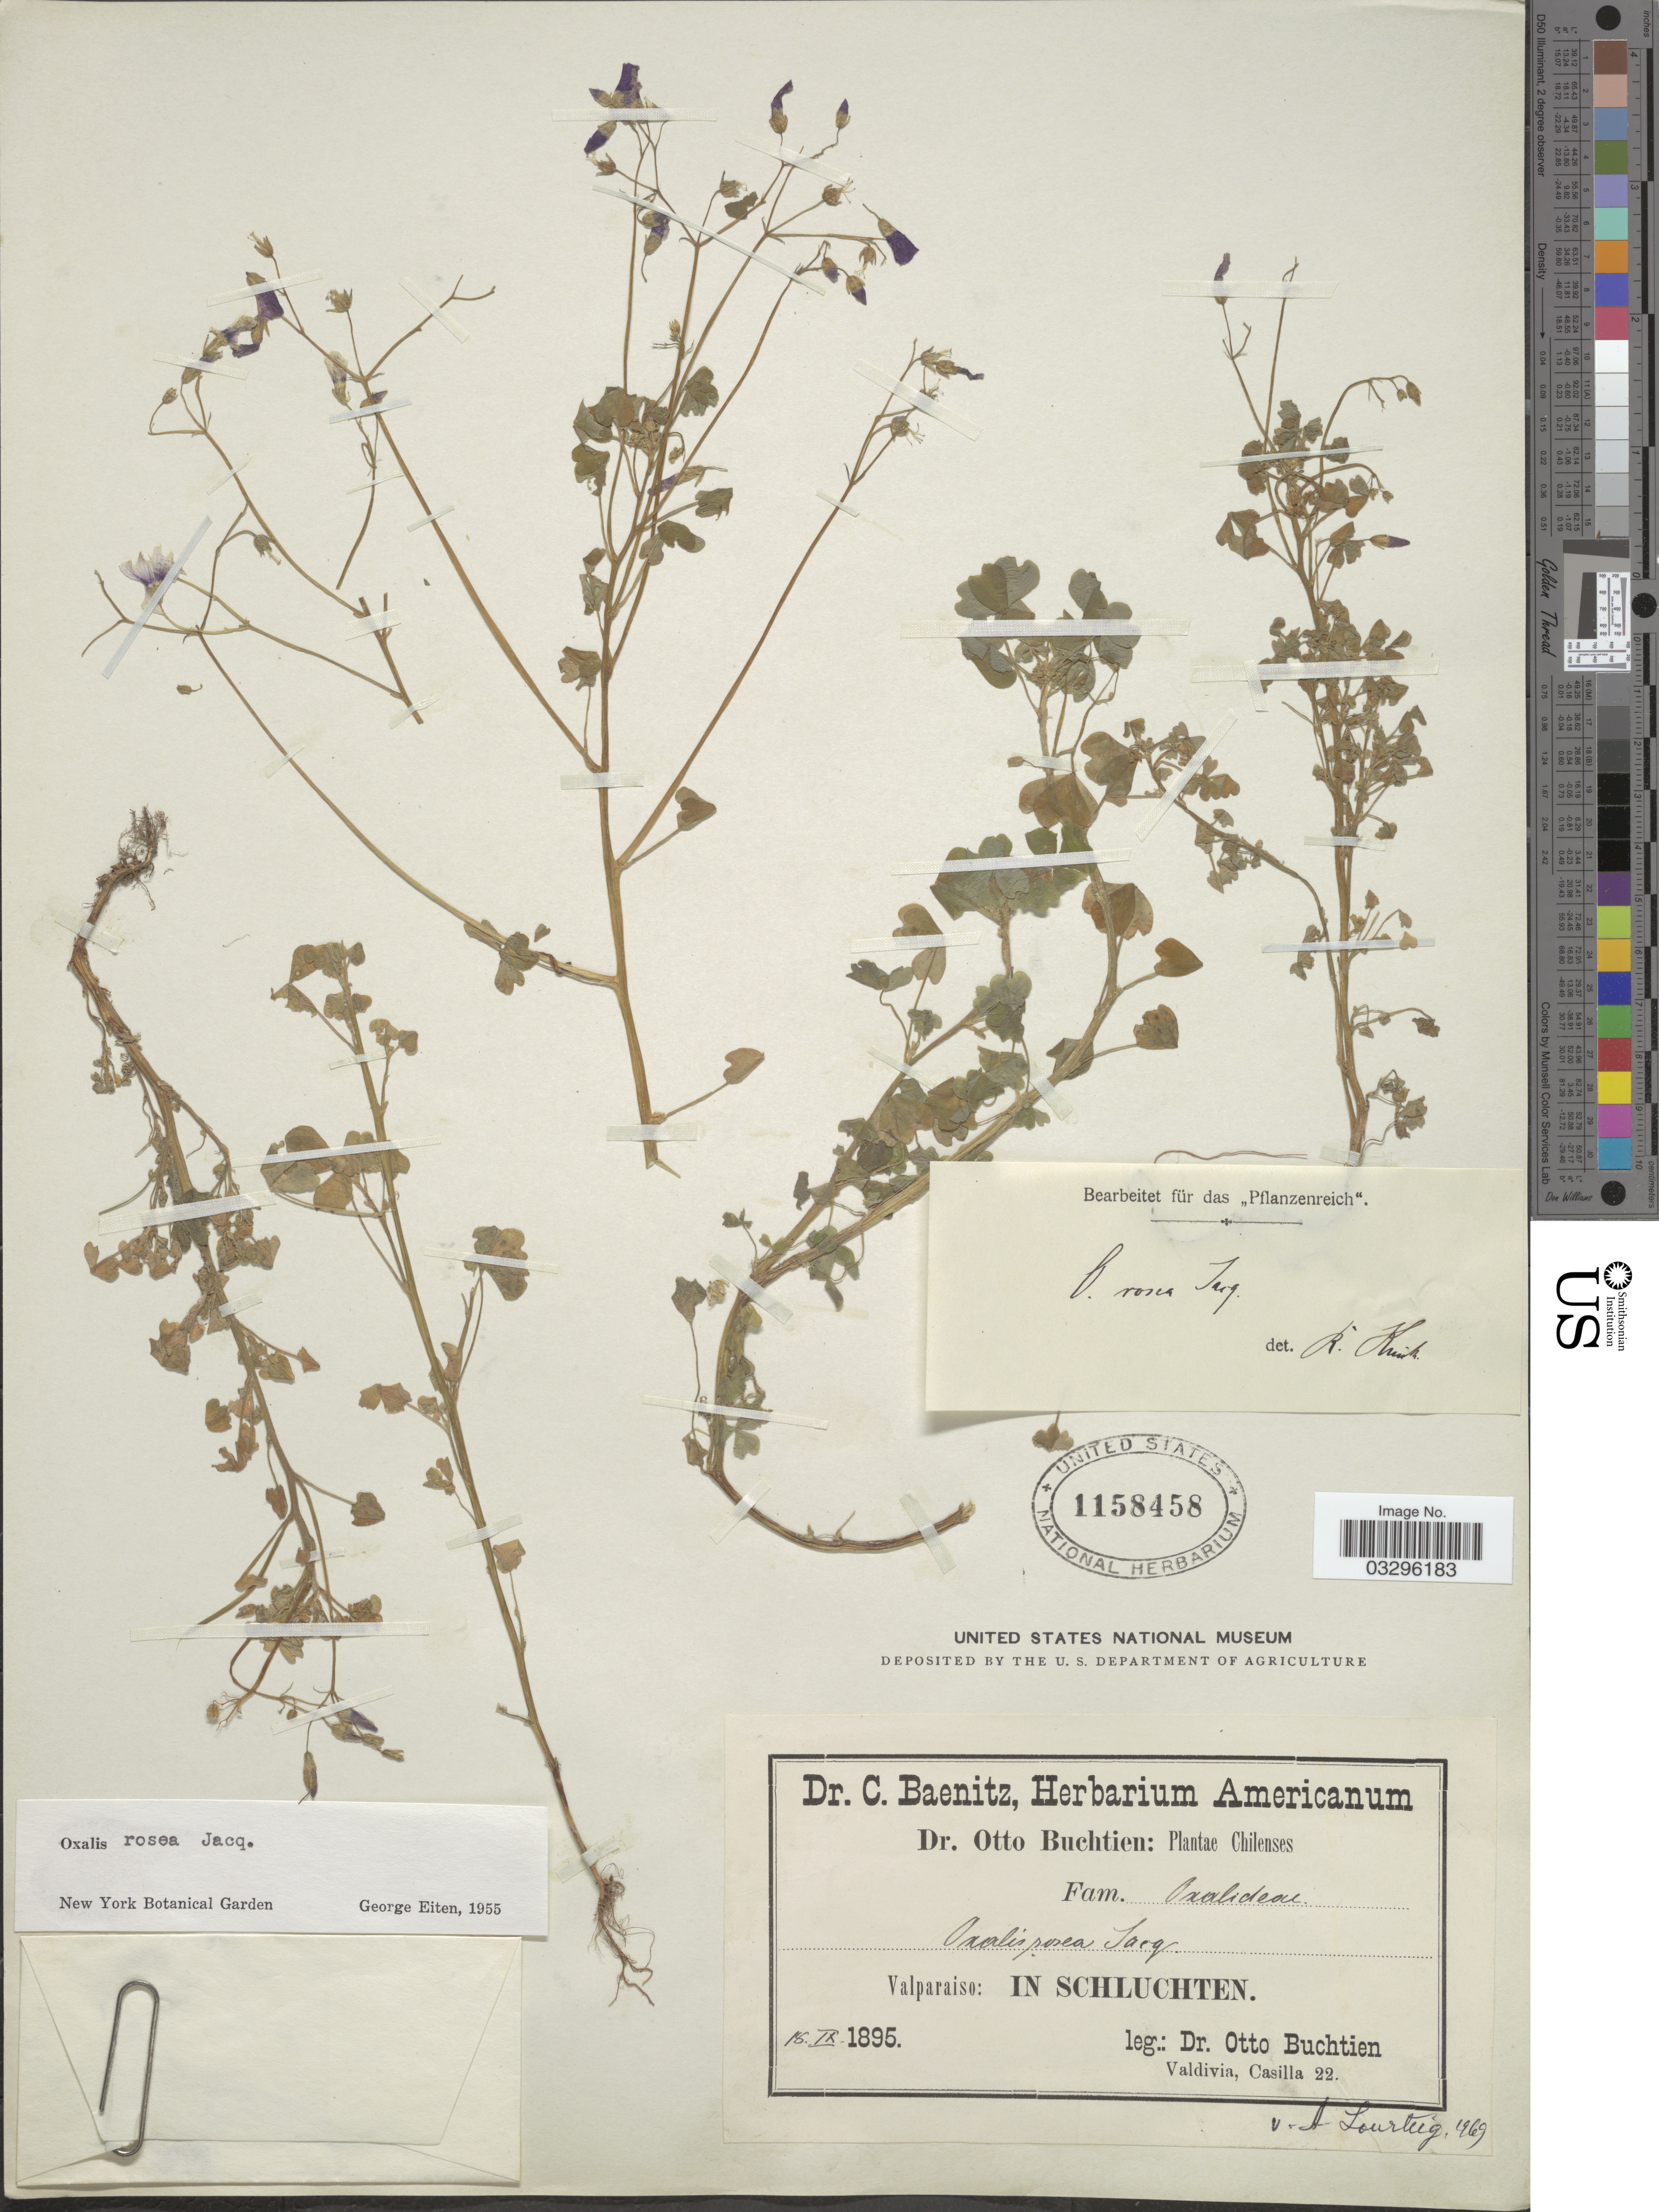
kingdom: Plantae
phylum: Tracheophyta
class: Magnoliopsida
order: Oxalidales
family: Oxalidaceae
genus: Oxalis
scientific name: Oxalis rosea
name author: Jacq.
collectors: O. Buchtien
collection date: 1895-09-18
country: Chile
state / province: Valparaíso (V)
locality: In schluchten.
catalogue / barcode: US 1158458